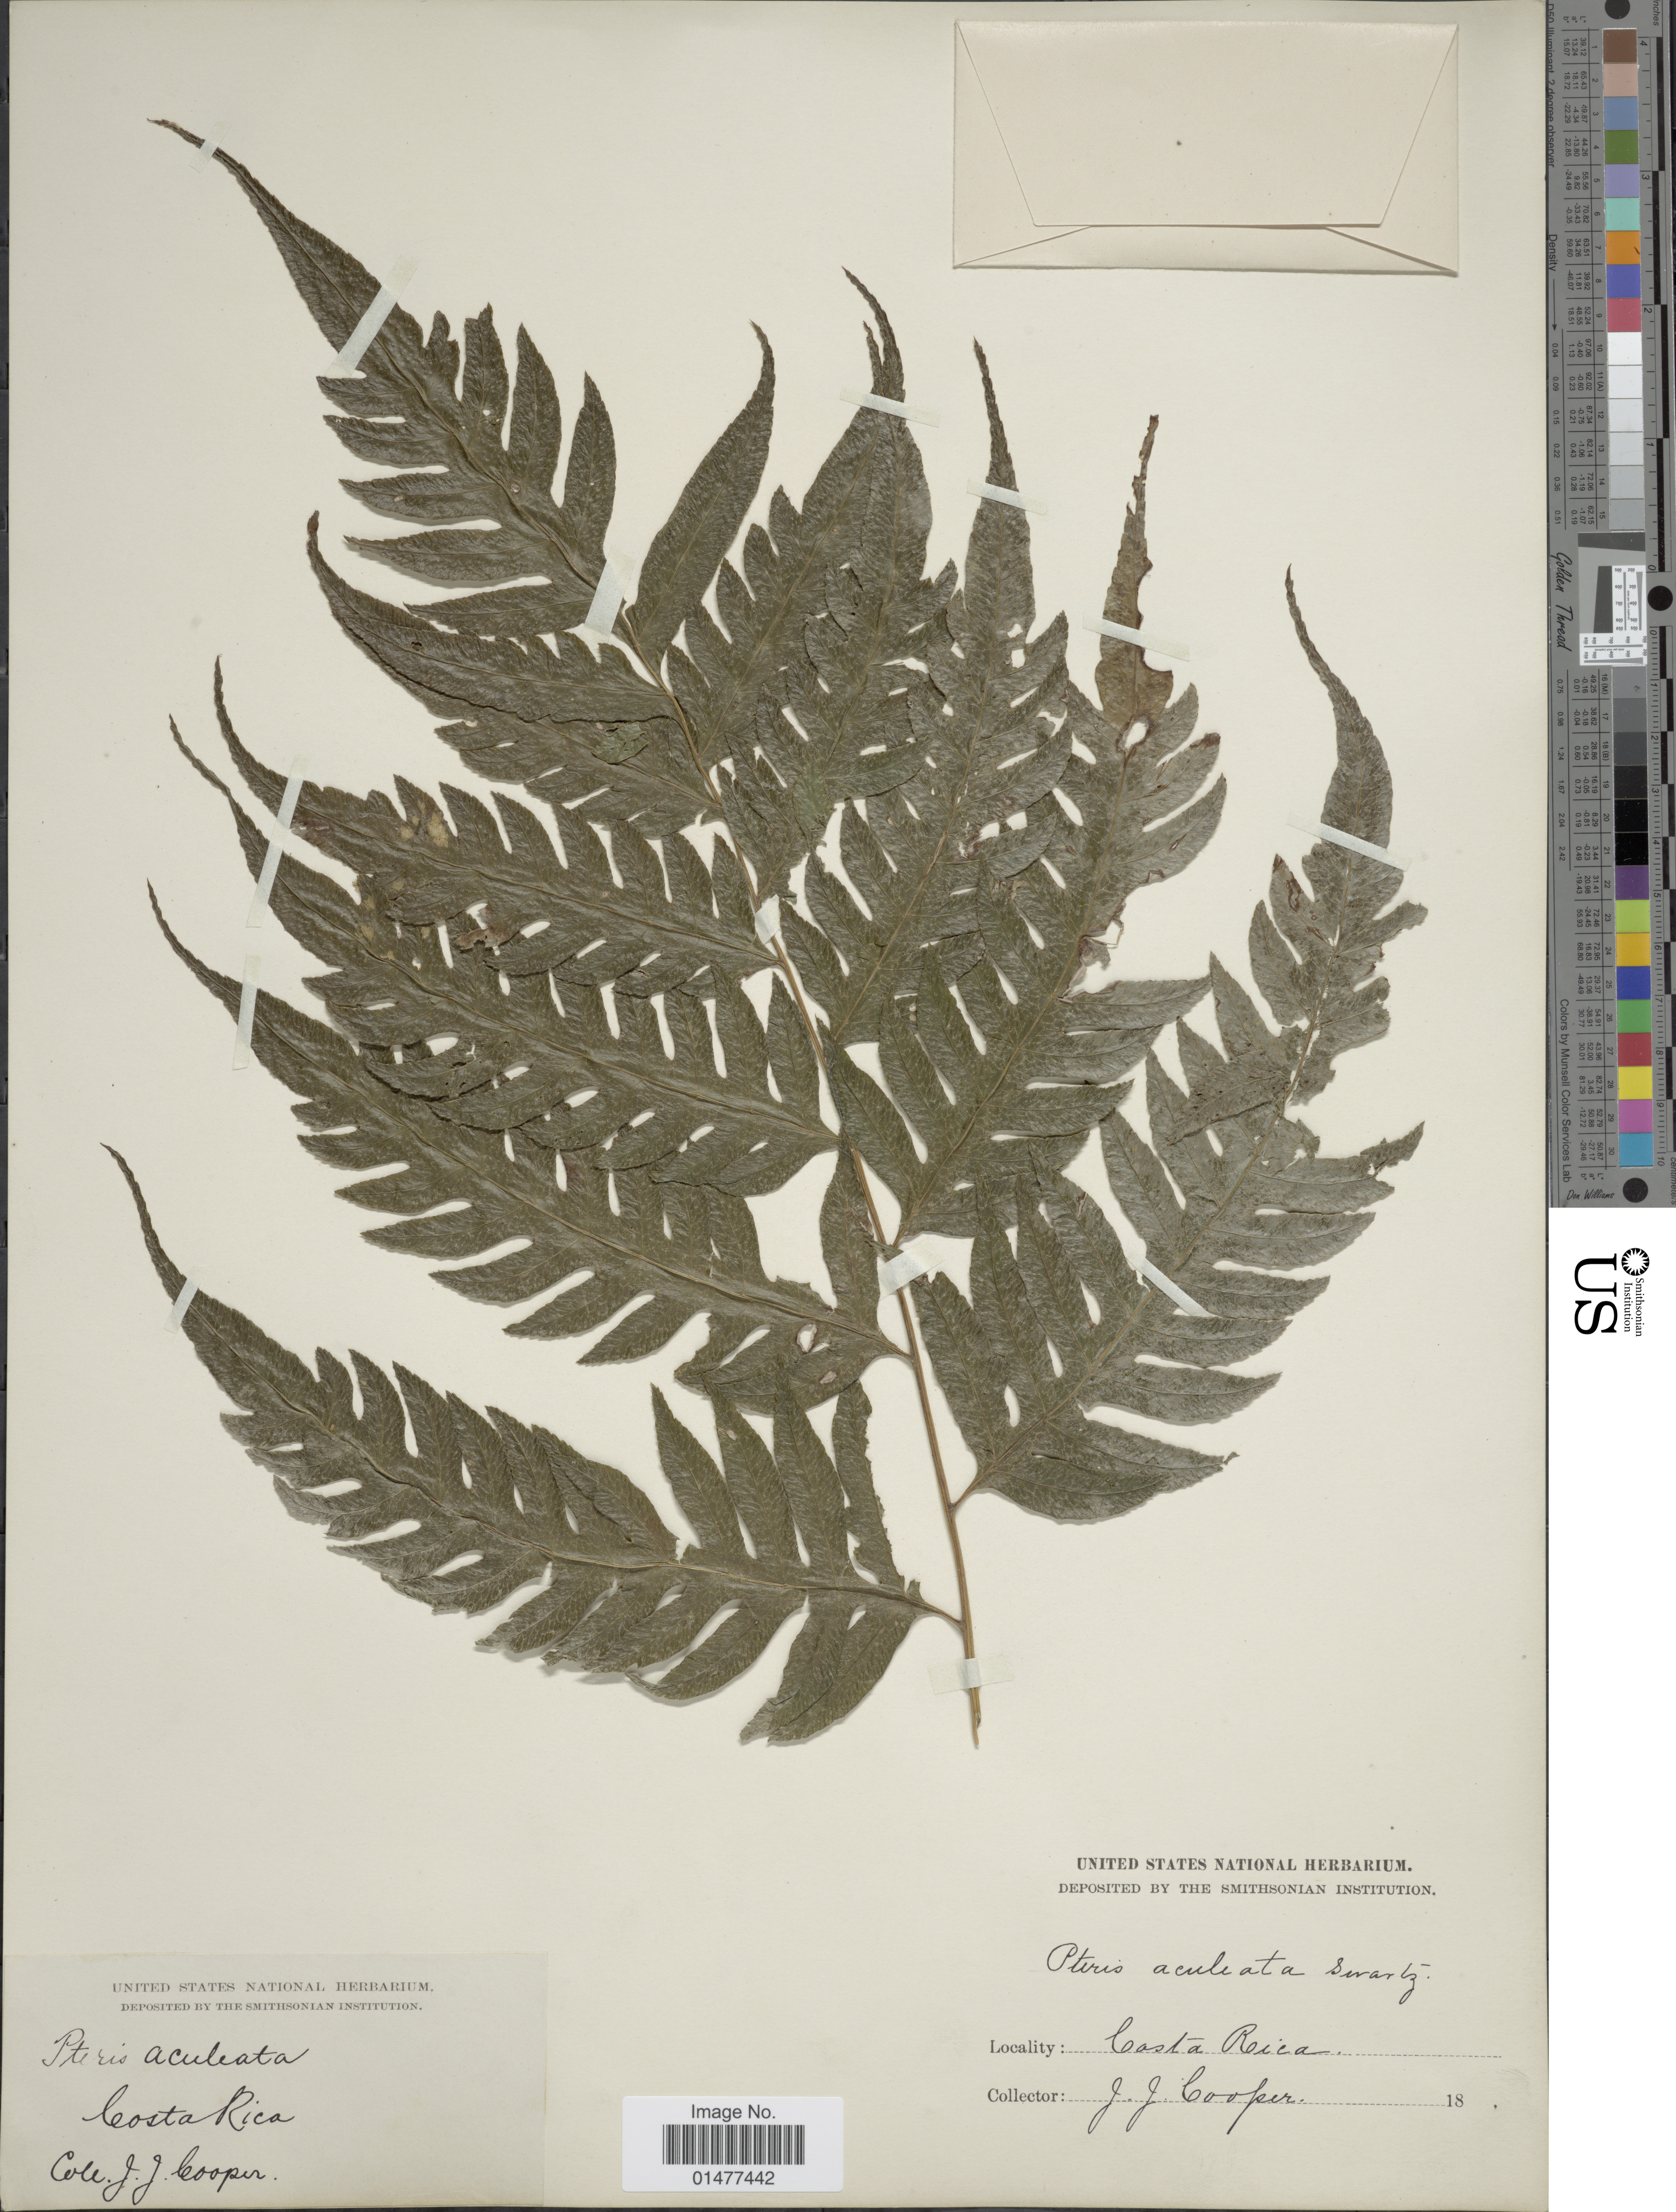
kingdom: Plantae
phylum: Tracheophyta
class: Polypodiopsida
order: Polypodiales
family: Pteridaceae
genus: Pteris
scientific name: Pteris altissima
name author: Poir.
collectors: J. J. Cooper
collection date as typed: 18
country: Costa Rica